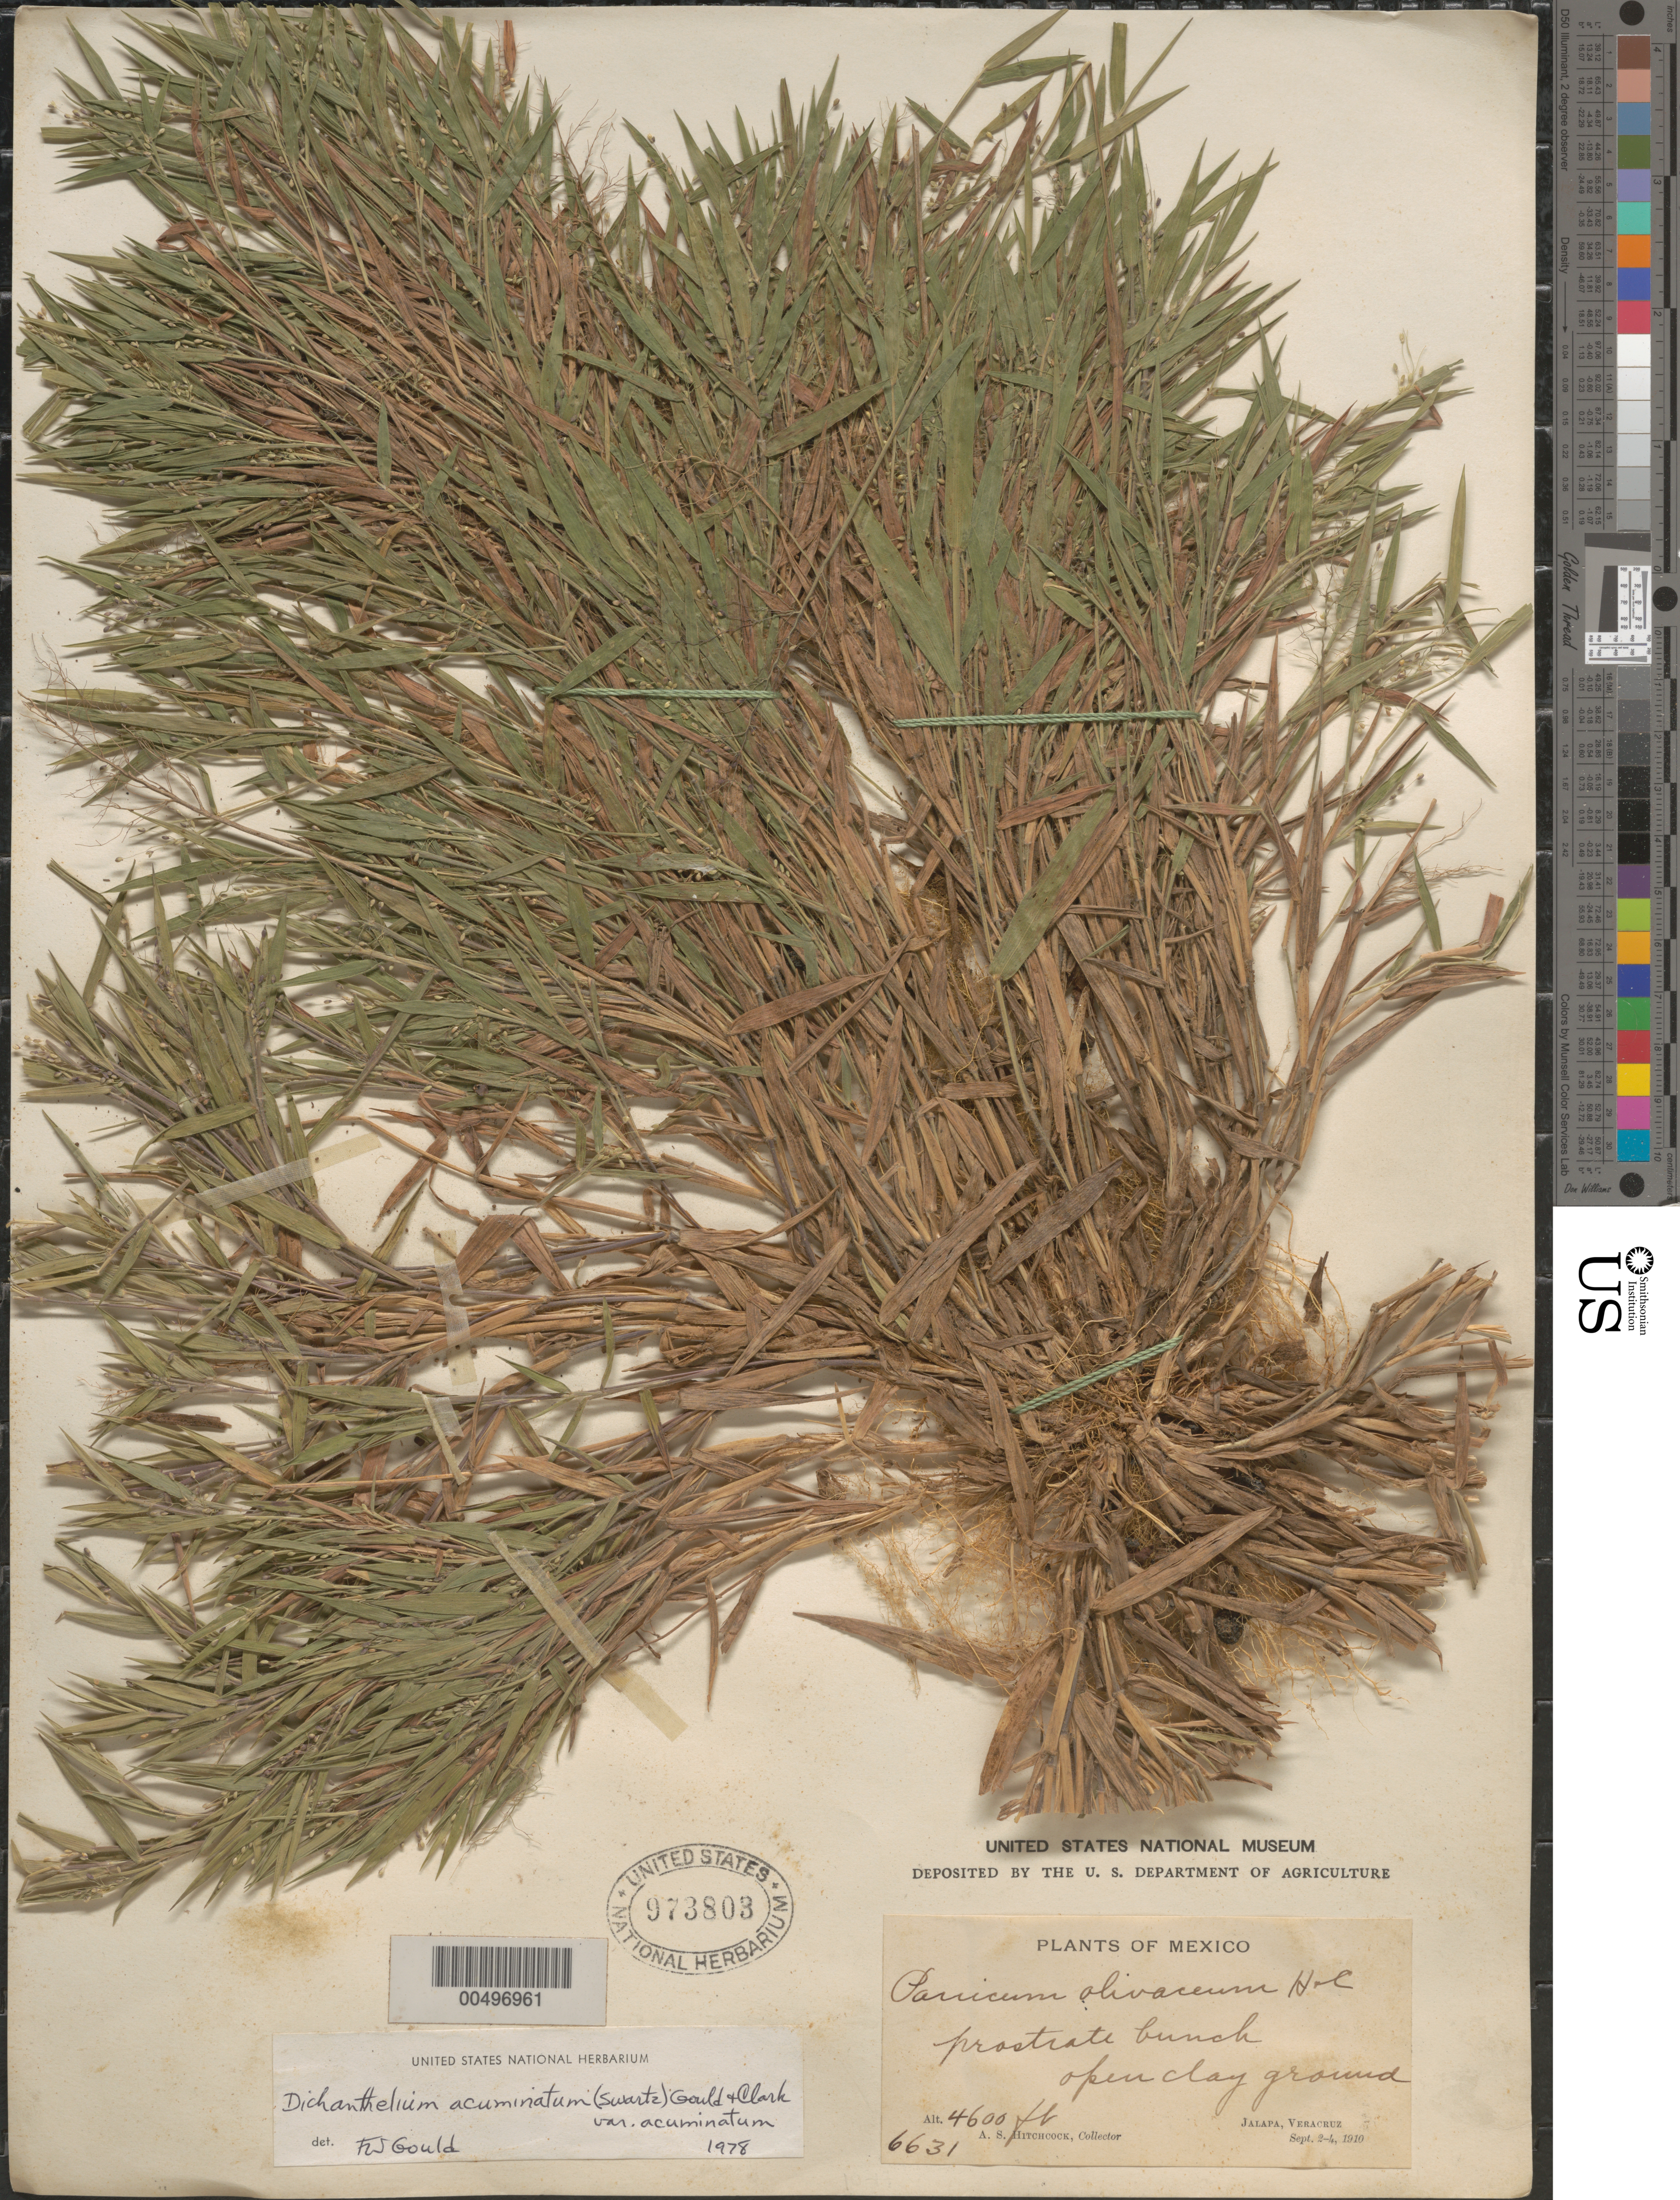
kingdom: Plantae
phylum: Tracheophyta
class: Liliopsida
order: Poales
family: Poaceae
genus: Dichanthelium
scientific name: Dichanthelium acuminatum var. acuminatum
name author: (Sw.) Gould & C.A. Clark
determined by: Gould, F. W.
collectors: A. S. Hitchcock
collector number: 6631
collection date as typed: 2 Sep 1910 to 4 Sep 1910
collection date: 1910-09-02/1910-09-04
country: Mexico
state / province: Veracruz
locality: Jalapa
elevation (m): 1402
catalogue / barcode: US 973803